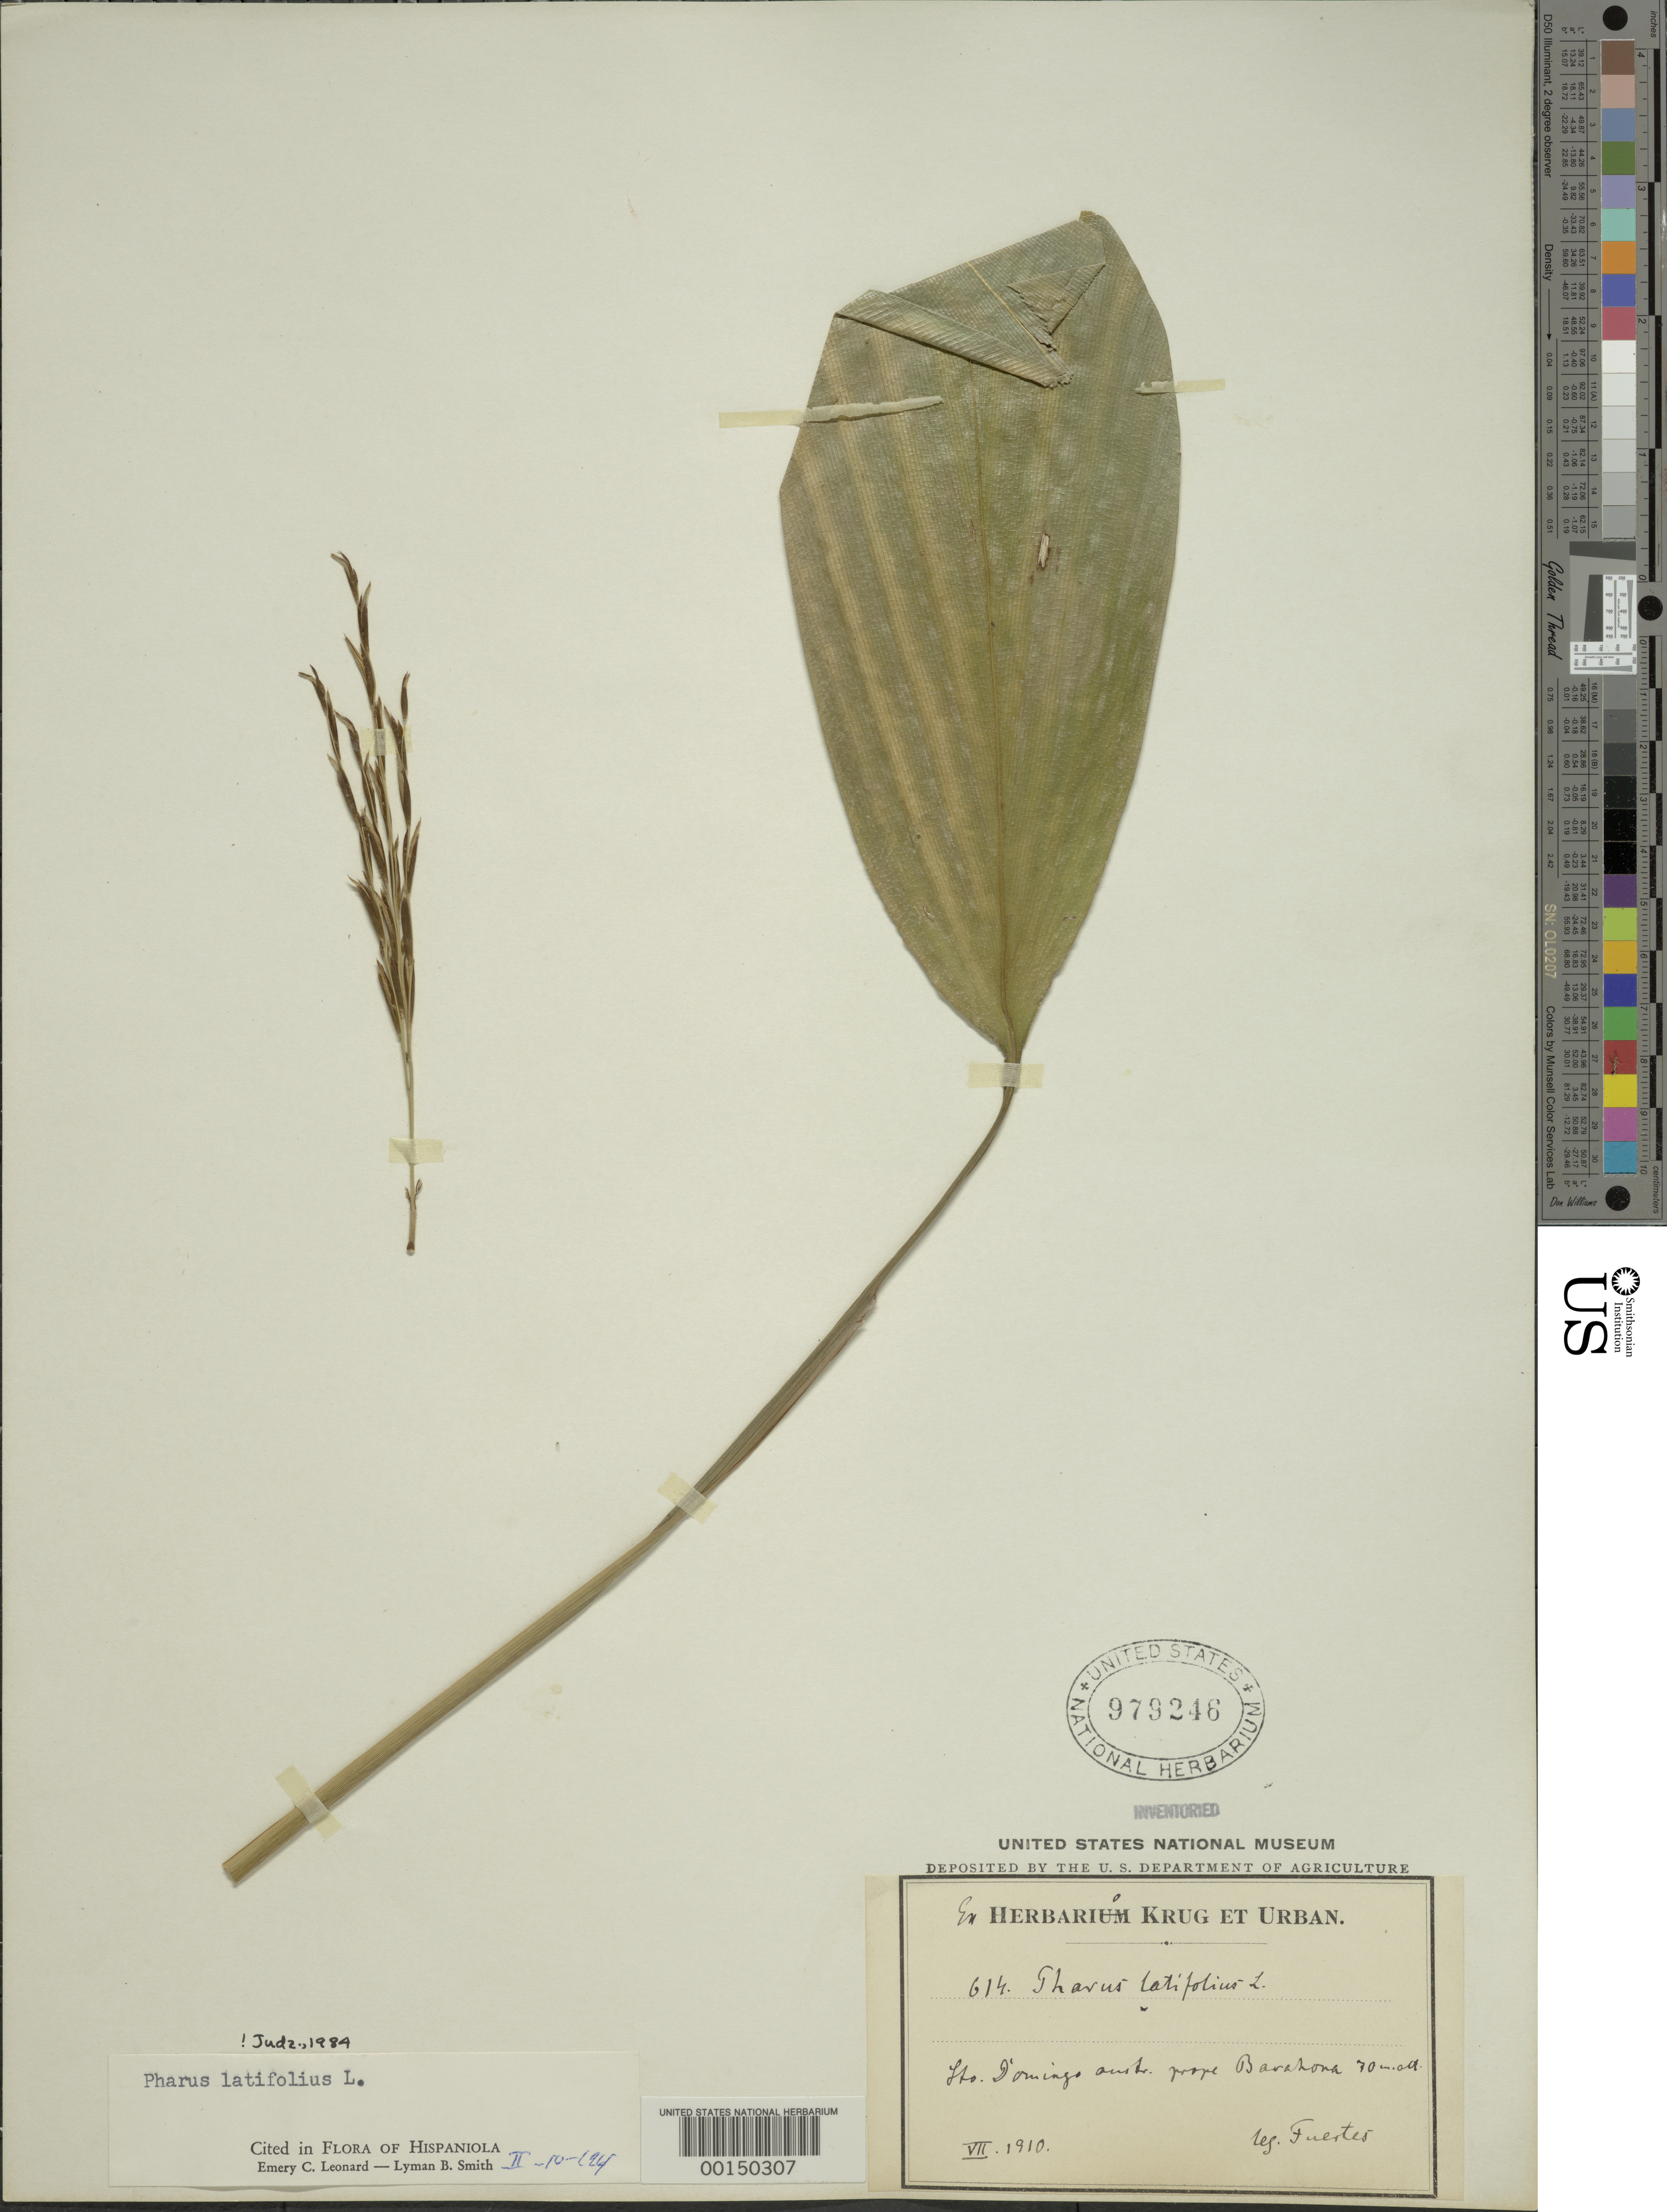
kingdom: Plantae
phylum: Tracheophyta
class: Liliopsida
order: Poales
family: Poaceae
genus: Pharus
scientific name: Pharus latifolius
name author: L.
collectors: -- Fuertes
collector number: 614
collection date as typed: Jul 1910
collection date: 1910-07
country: Dominican Republic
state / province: Barahona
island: Hispaniola Island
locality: Santo domingo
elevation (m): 70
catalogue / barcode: US 979246